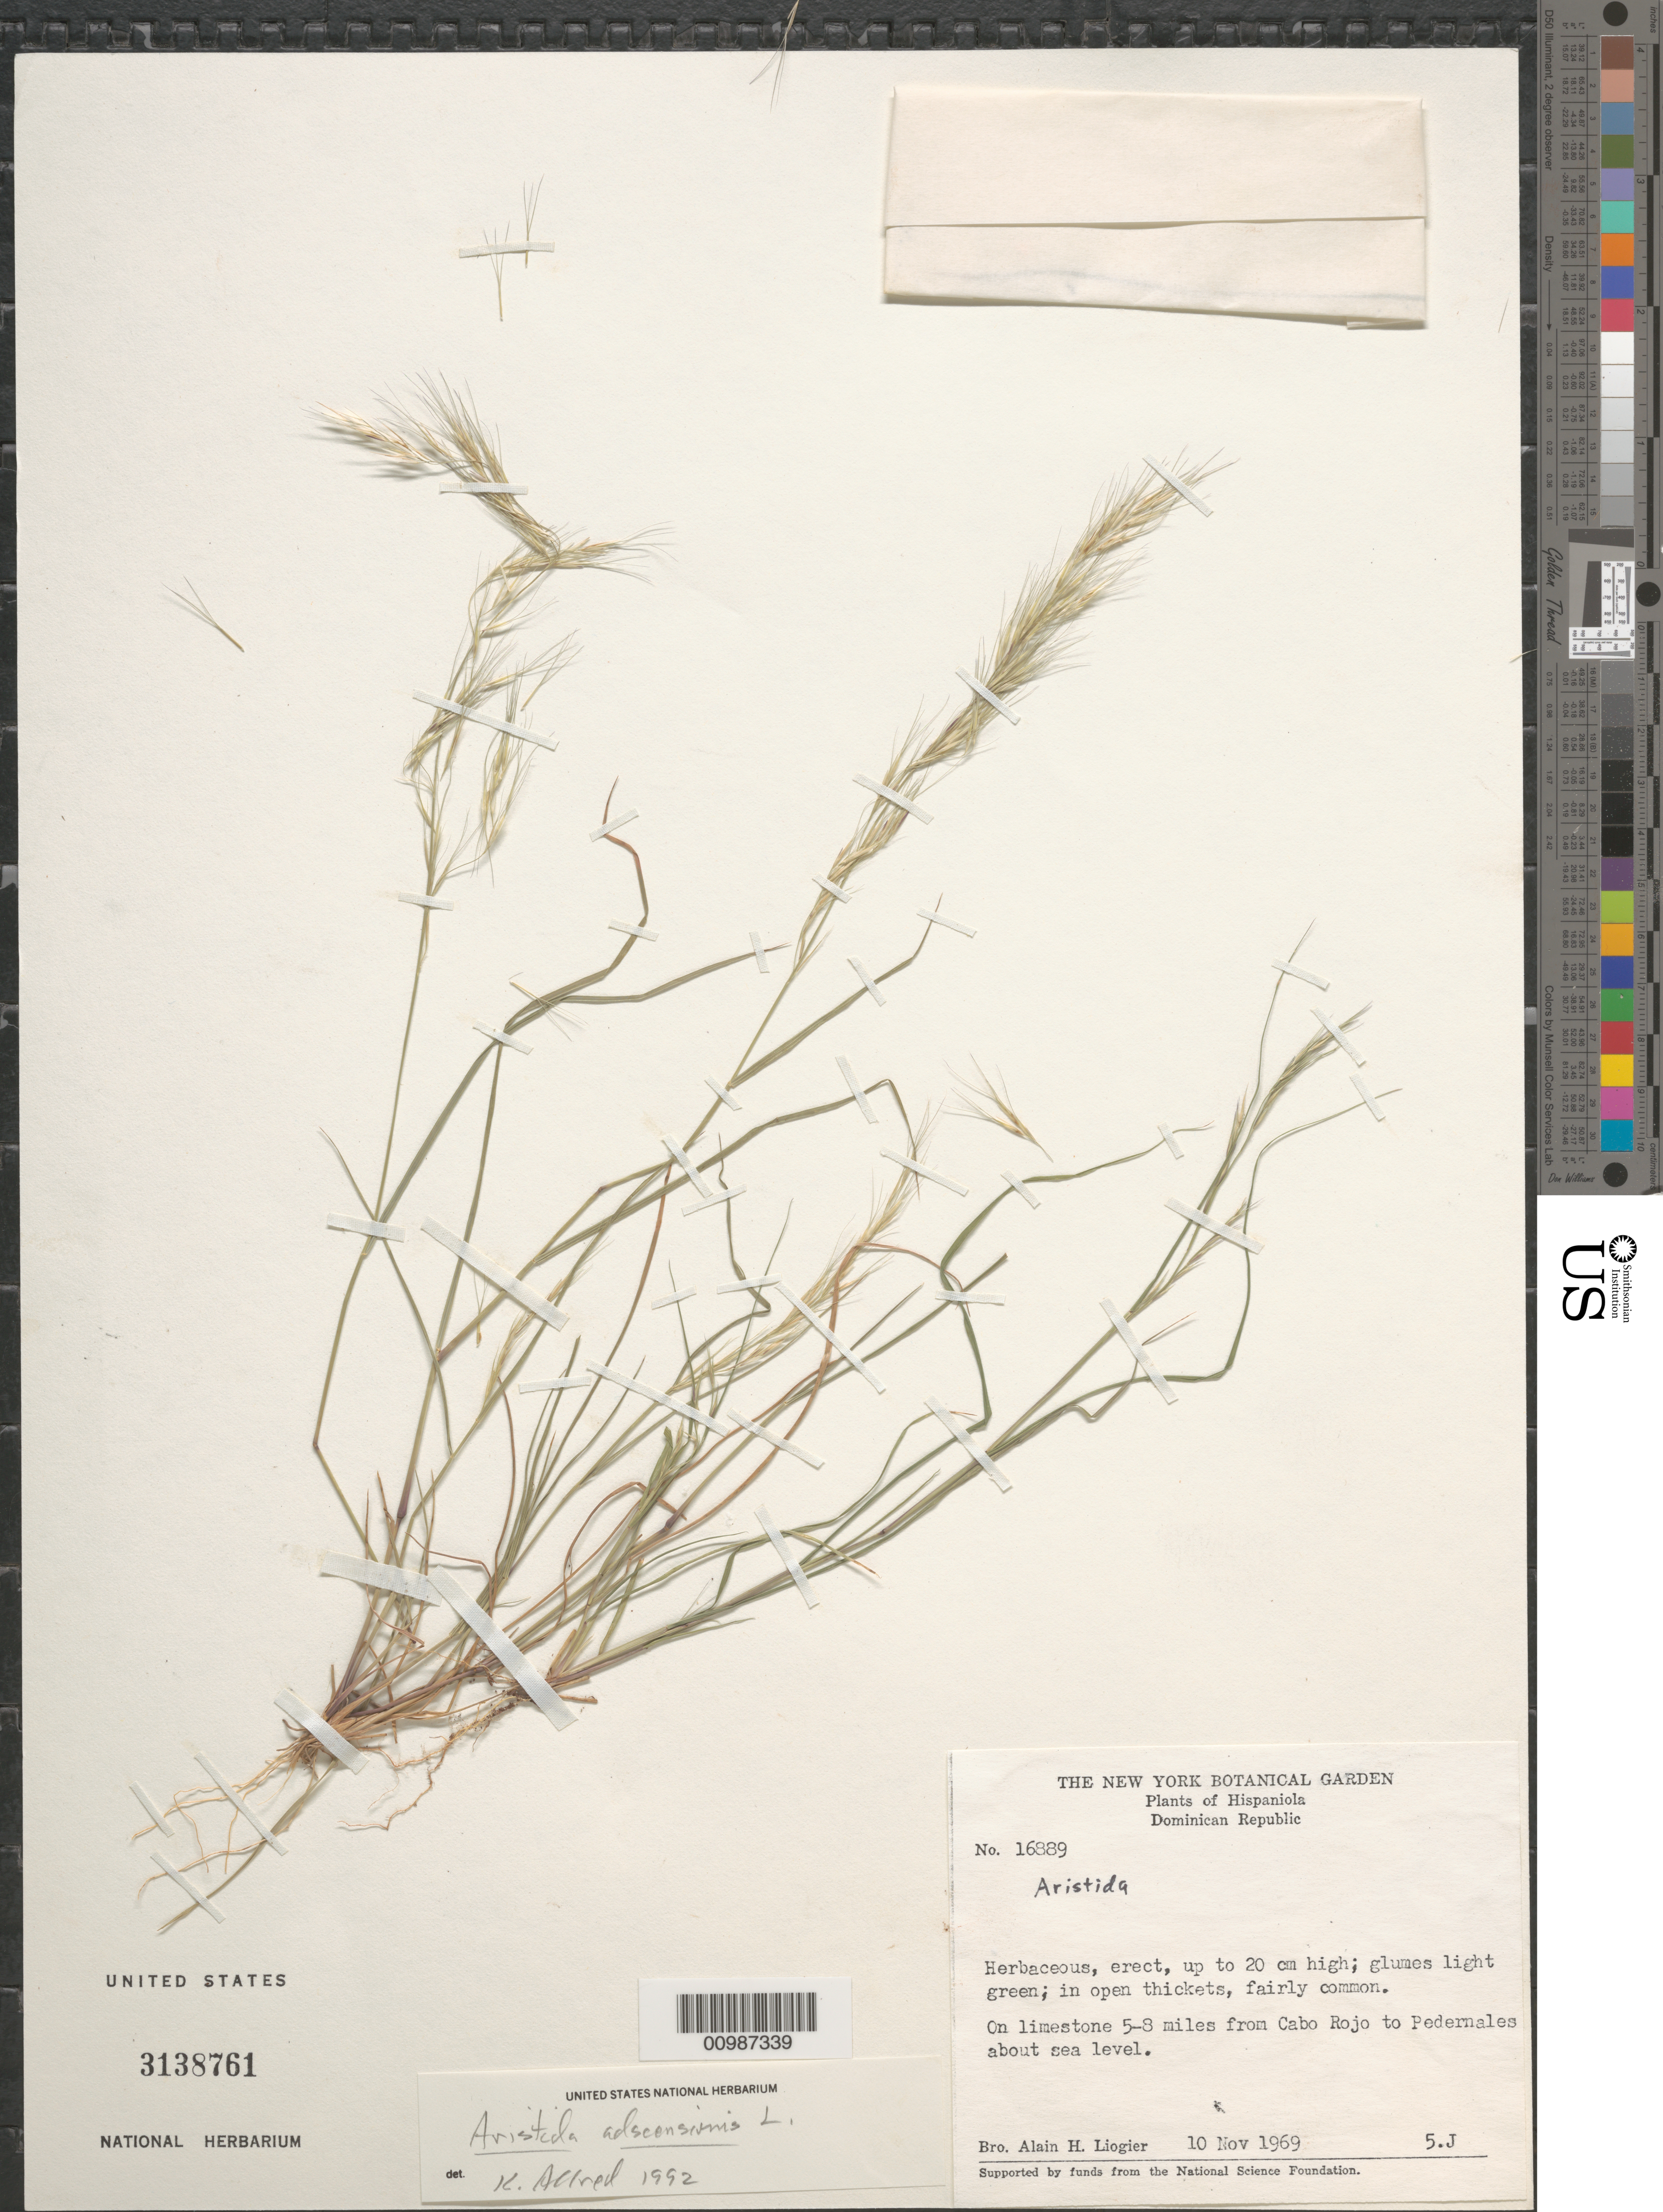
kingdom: Plantae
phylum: Tracheophyta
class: Liliopsida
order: Poales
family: Poaceae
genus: Aristida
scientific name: Aristida adscensionis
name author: L.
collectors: A. H. Liogier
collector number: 16889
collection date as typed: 10 Nov 1969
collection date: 1969-11-10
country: Dominican Republic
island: Hispaniola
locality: from Cabo Rojo to Perdernales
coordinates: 0 N, 0 E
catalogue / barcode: US 3138761